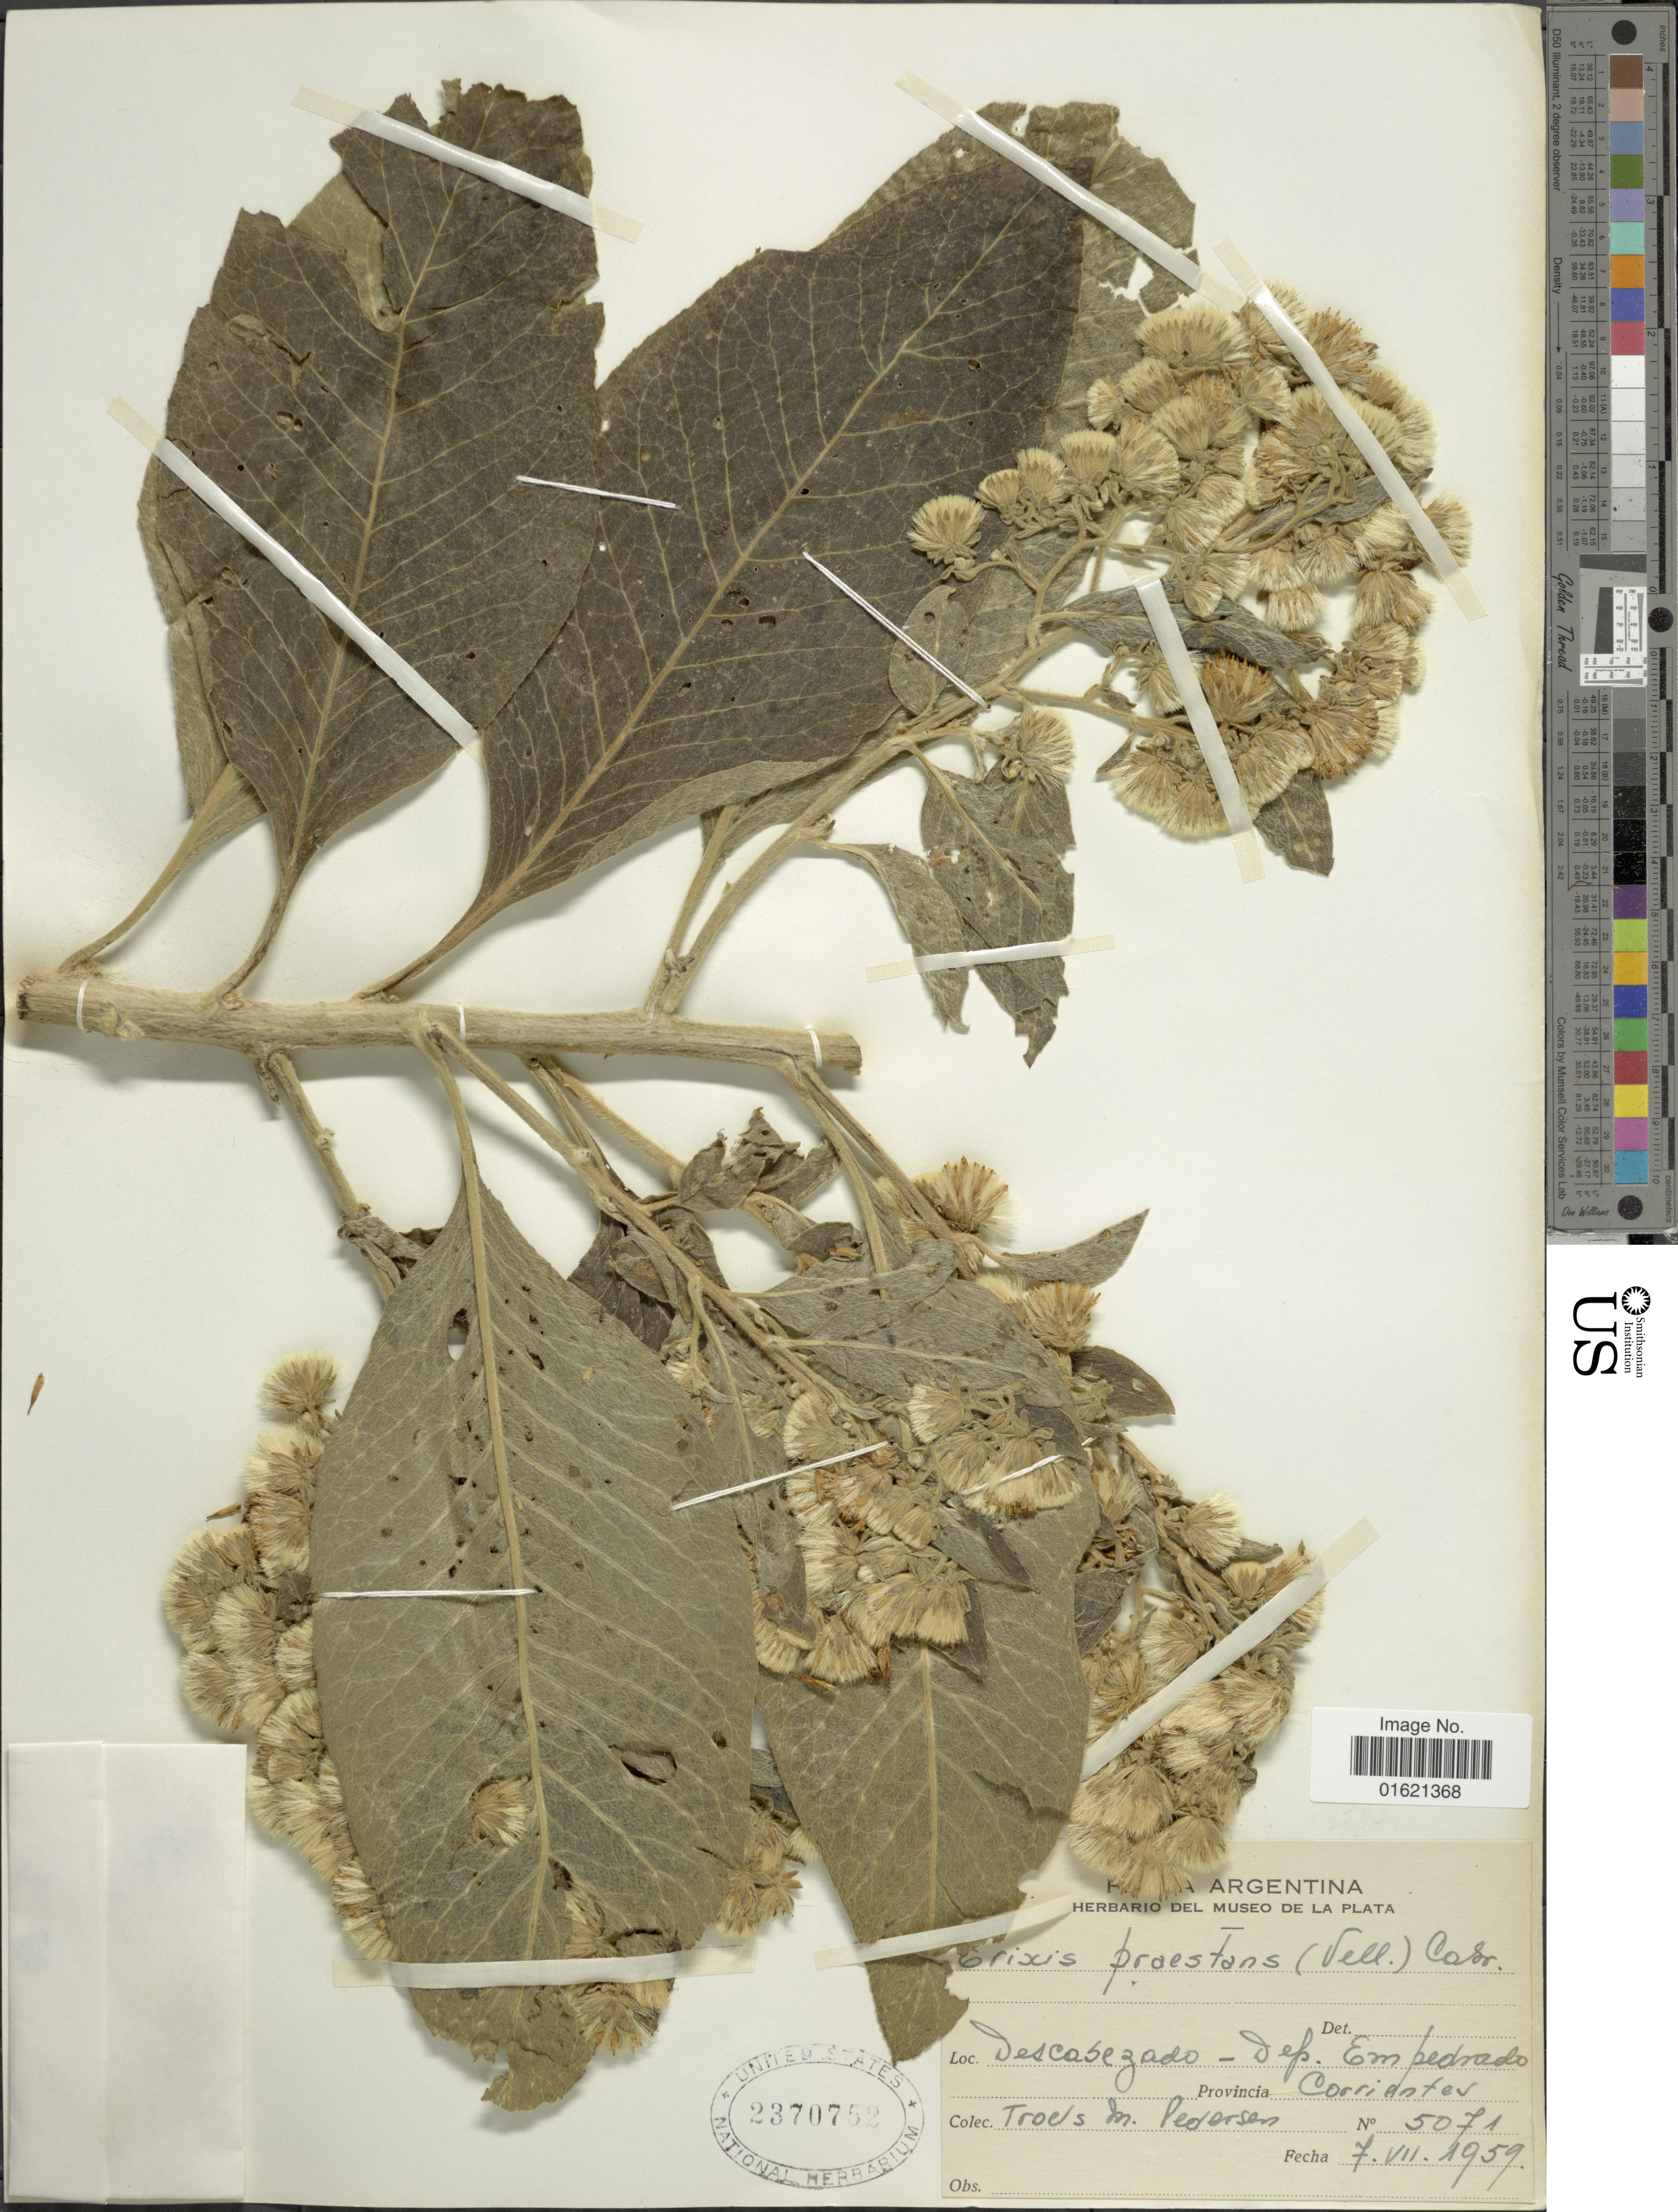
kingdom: Plantae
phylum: Tracheophyta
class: Magnoliopsida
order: Asterales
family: Asteraceae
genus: Trixis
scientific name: Trixis praestans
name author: (Vell.) Cabrera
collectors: T. Pederson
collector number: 5071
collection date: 1959-07-07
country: Argentina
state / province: Corrientes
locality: Descabezado, Dep. Empedrado. Provincia Corrientas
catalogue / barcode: US 2370752